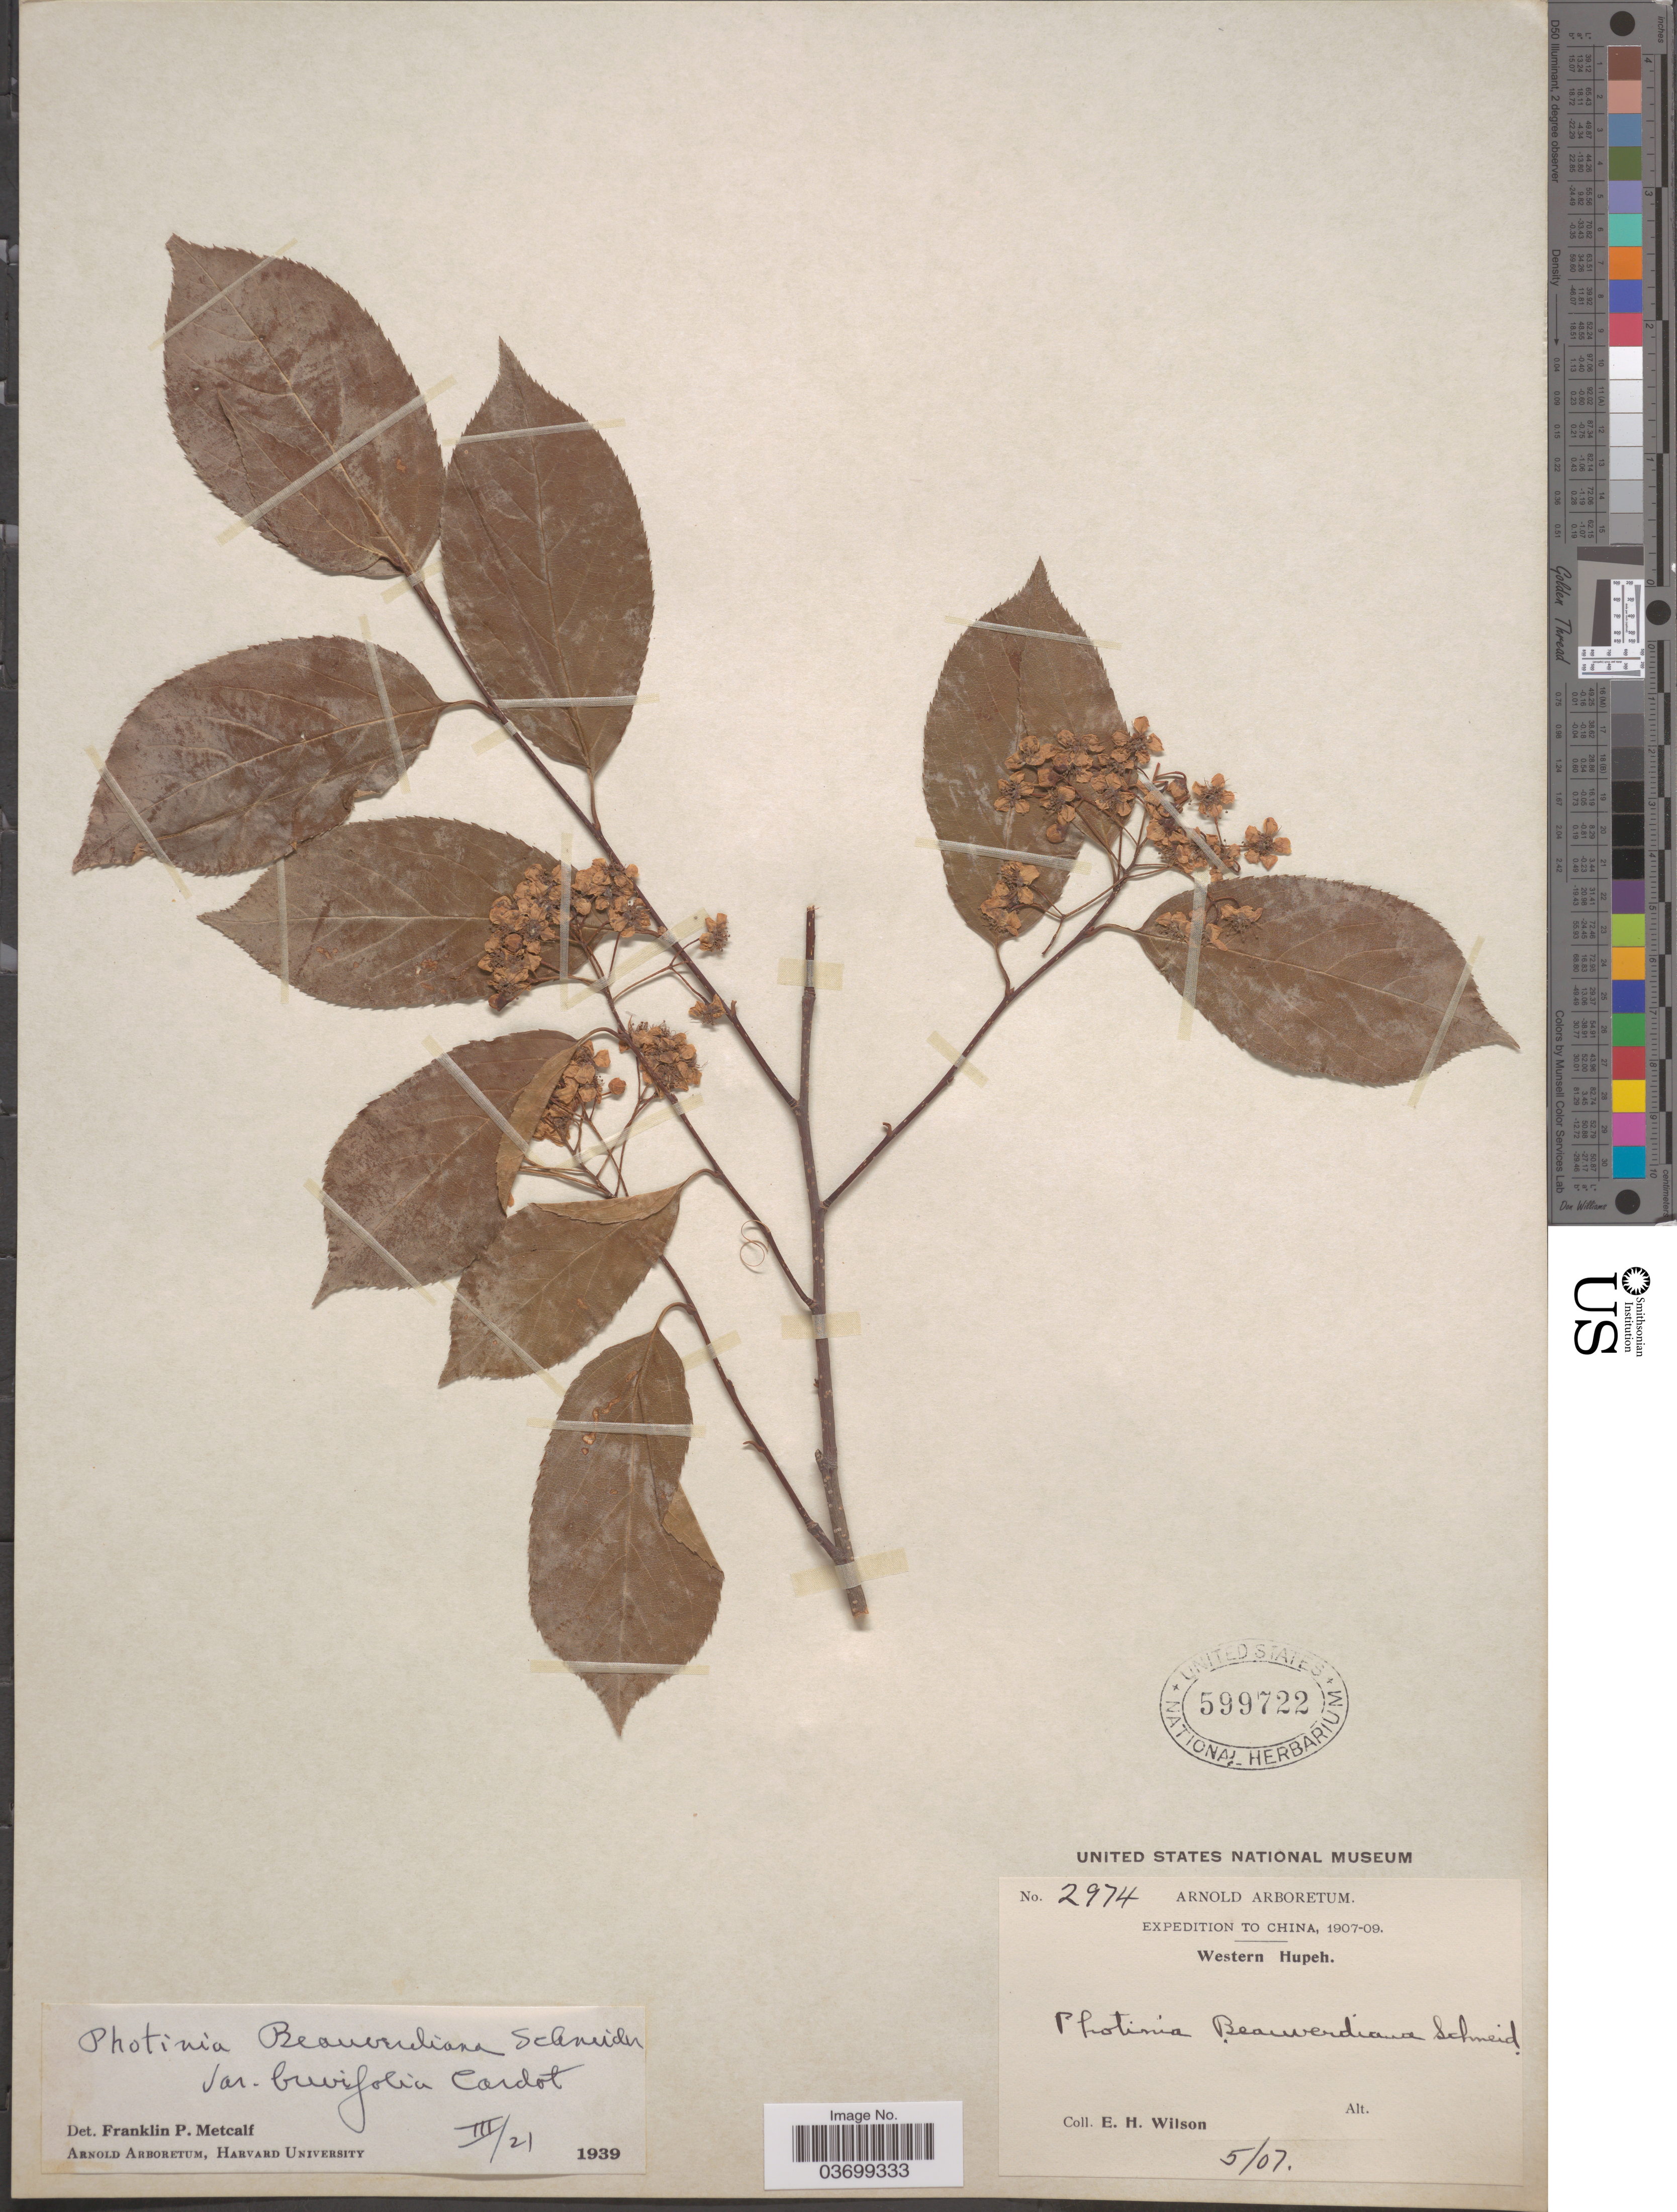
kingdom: Plantae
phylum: Tracheophyta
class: Magnoliopsida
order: Rosales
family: Rosaceae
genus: Photinia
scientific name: Photinia beauverdiana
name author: C.K. Schneid.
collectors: E. Wilson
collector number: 2974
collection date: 1907-05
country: China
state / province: Hubei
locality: Western Hupeh.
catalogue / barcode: US 599722